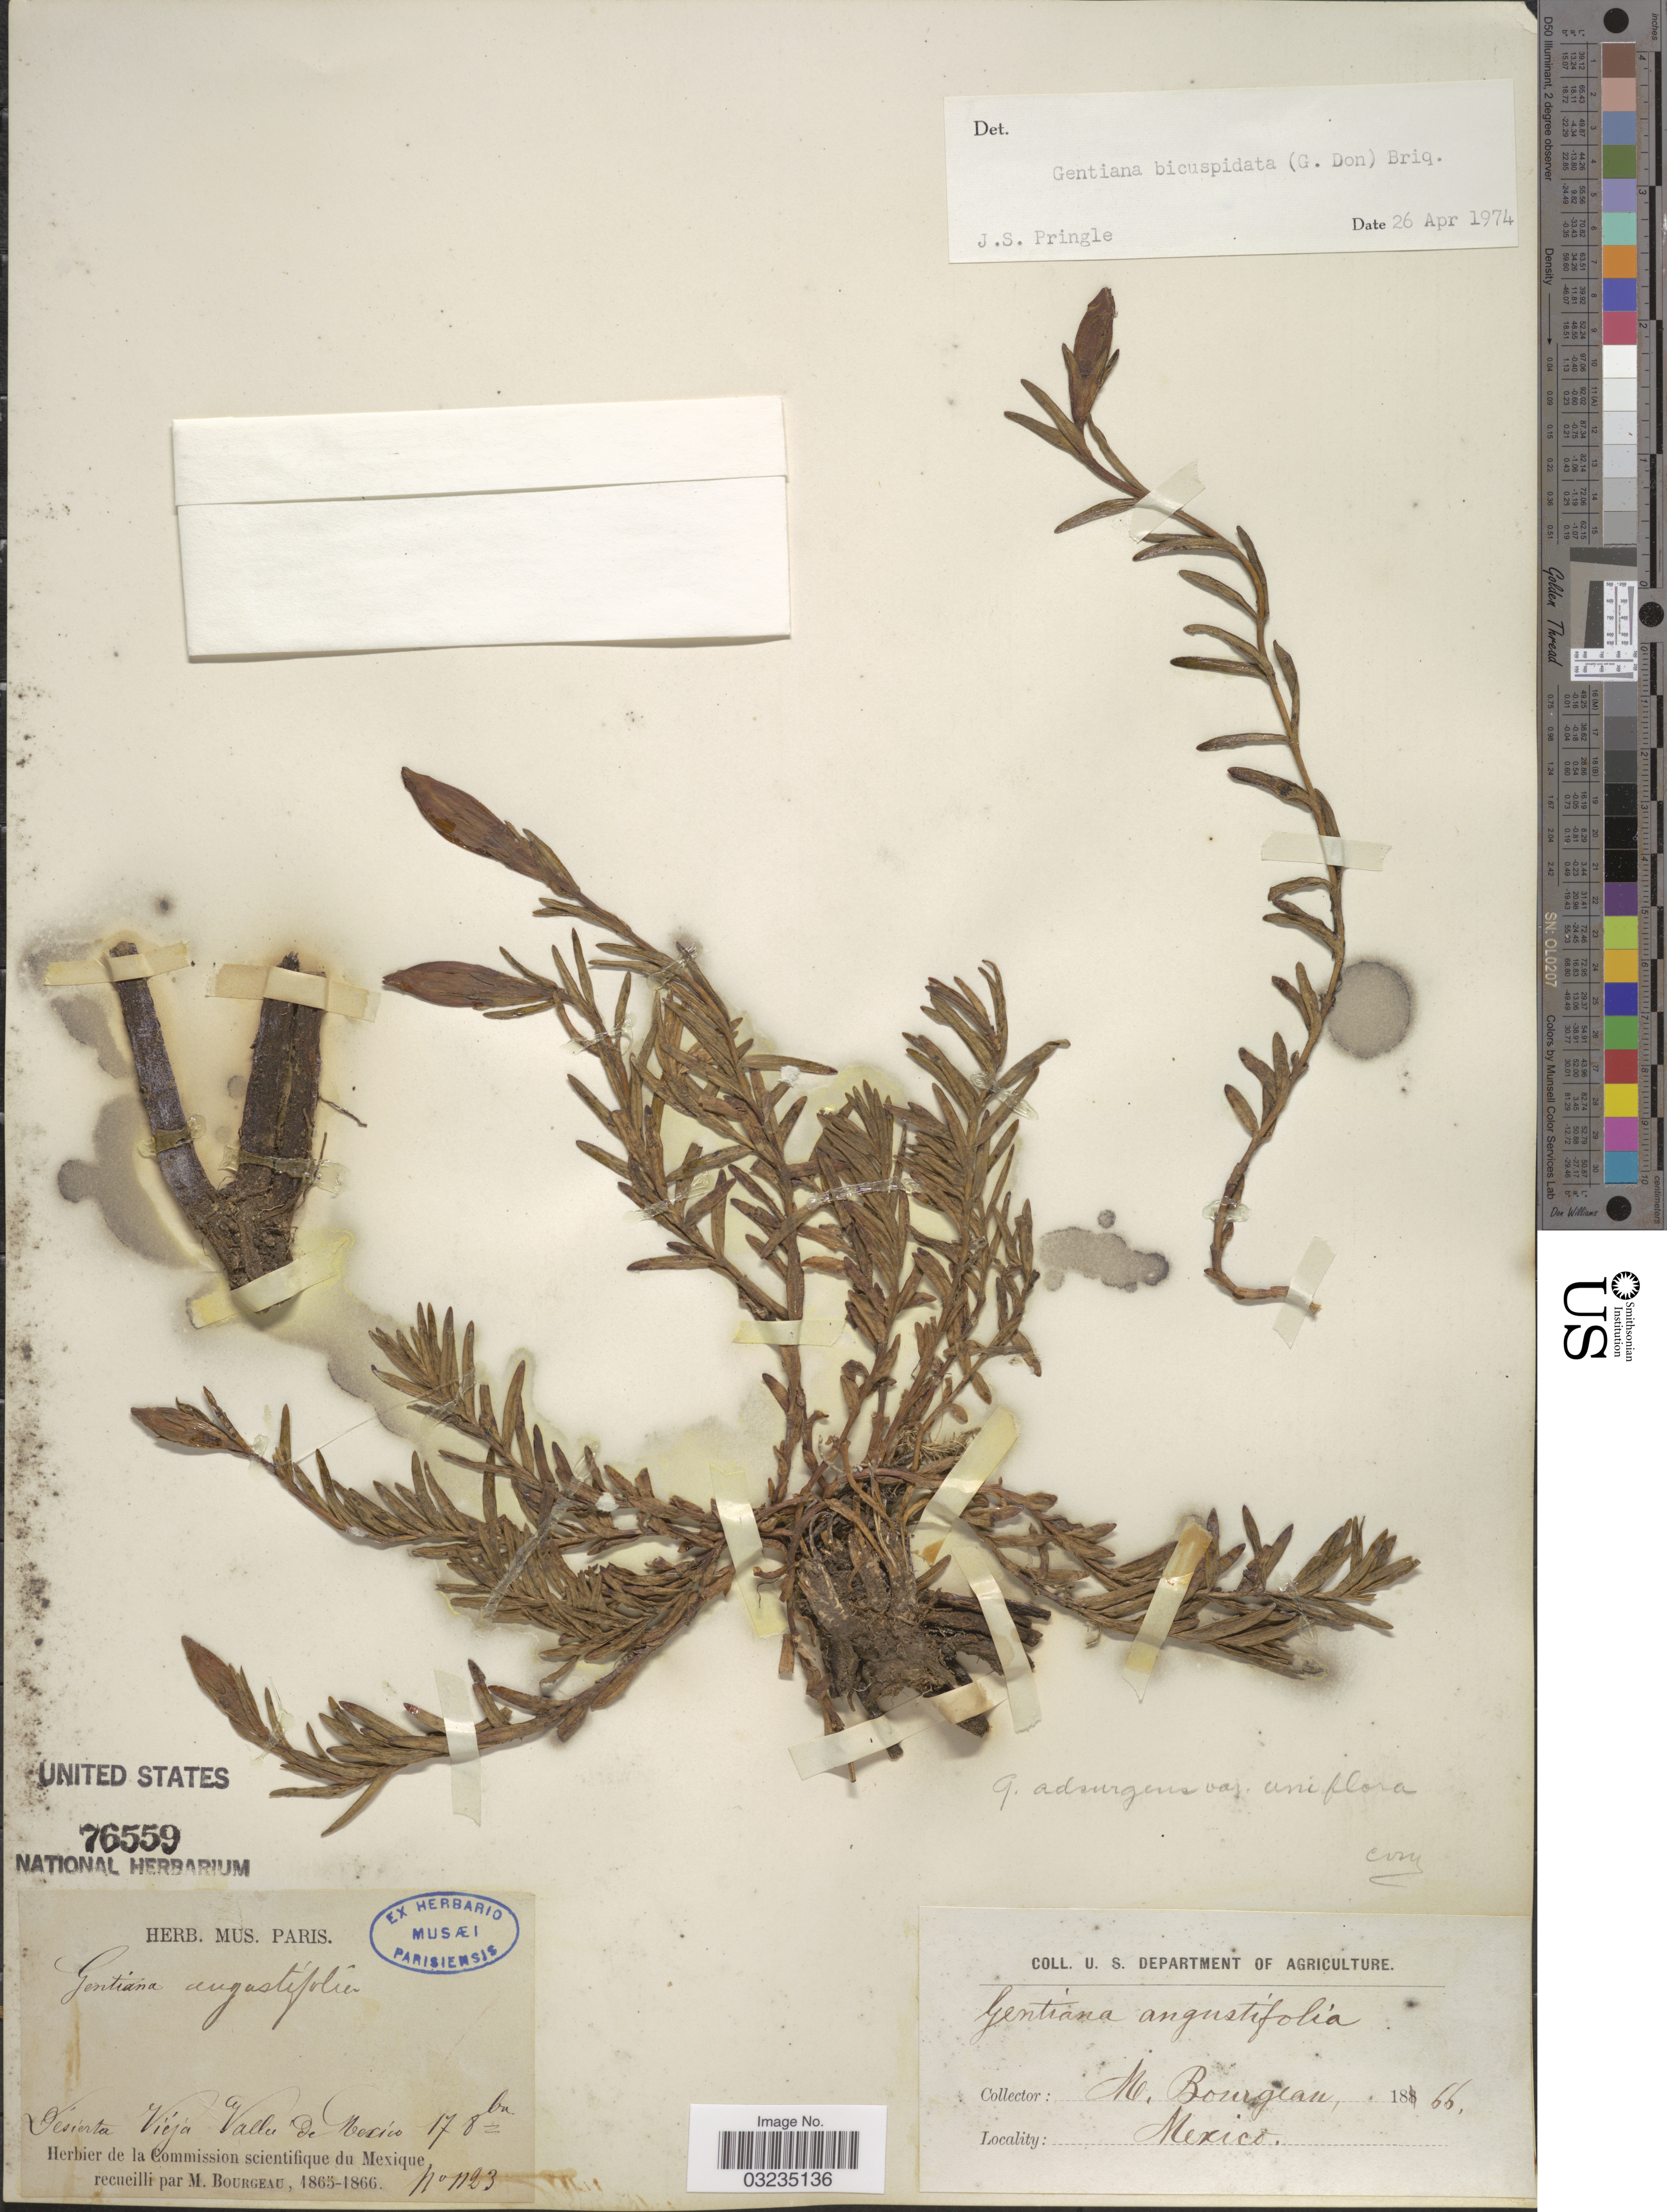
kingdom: Plantae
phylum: Tracheophyta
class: Magnoliopsida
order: Gentianales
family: Gentianaceae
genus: Gentiana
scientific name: Gentiana bicuspidata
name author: (G. Don) Briq.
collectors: M. Borgeau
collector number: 1123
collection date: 1866-10-17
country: Mexico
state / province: México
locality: Desierta Viéja Vallee de Mexico.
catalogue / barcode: US 76559